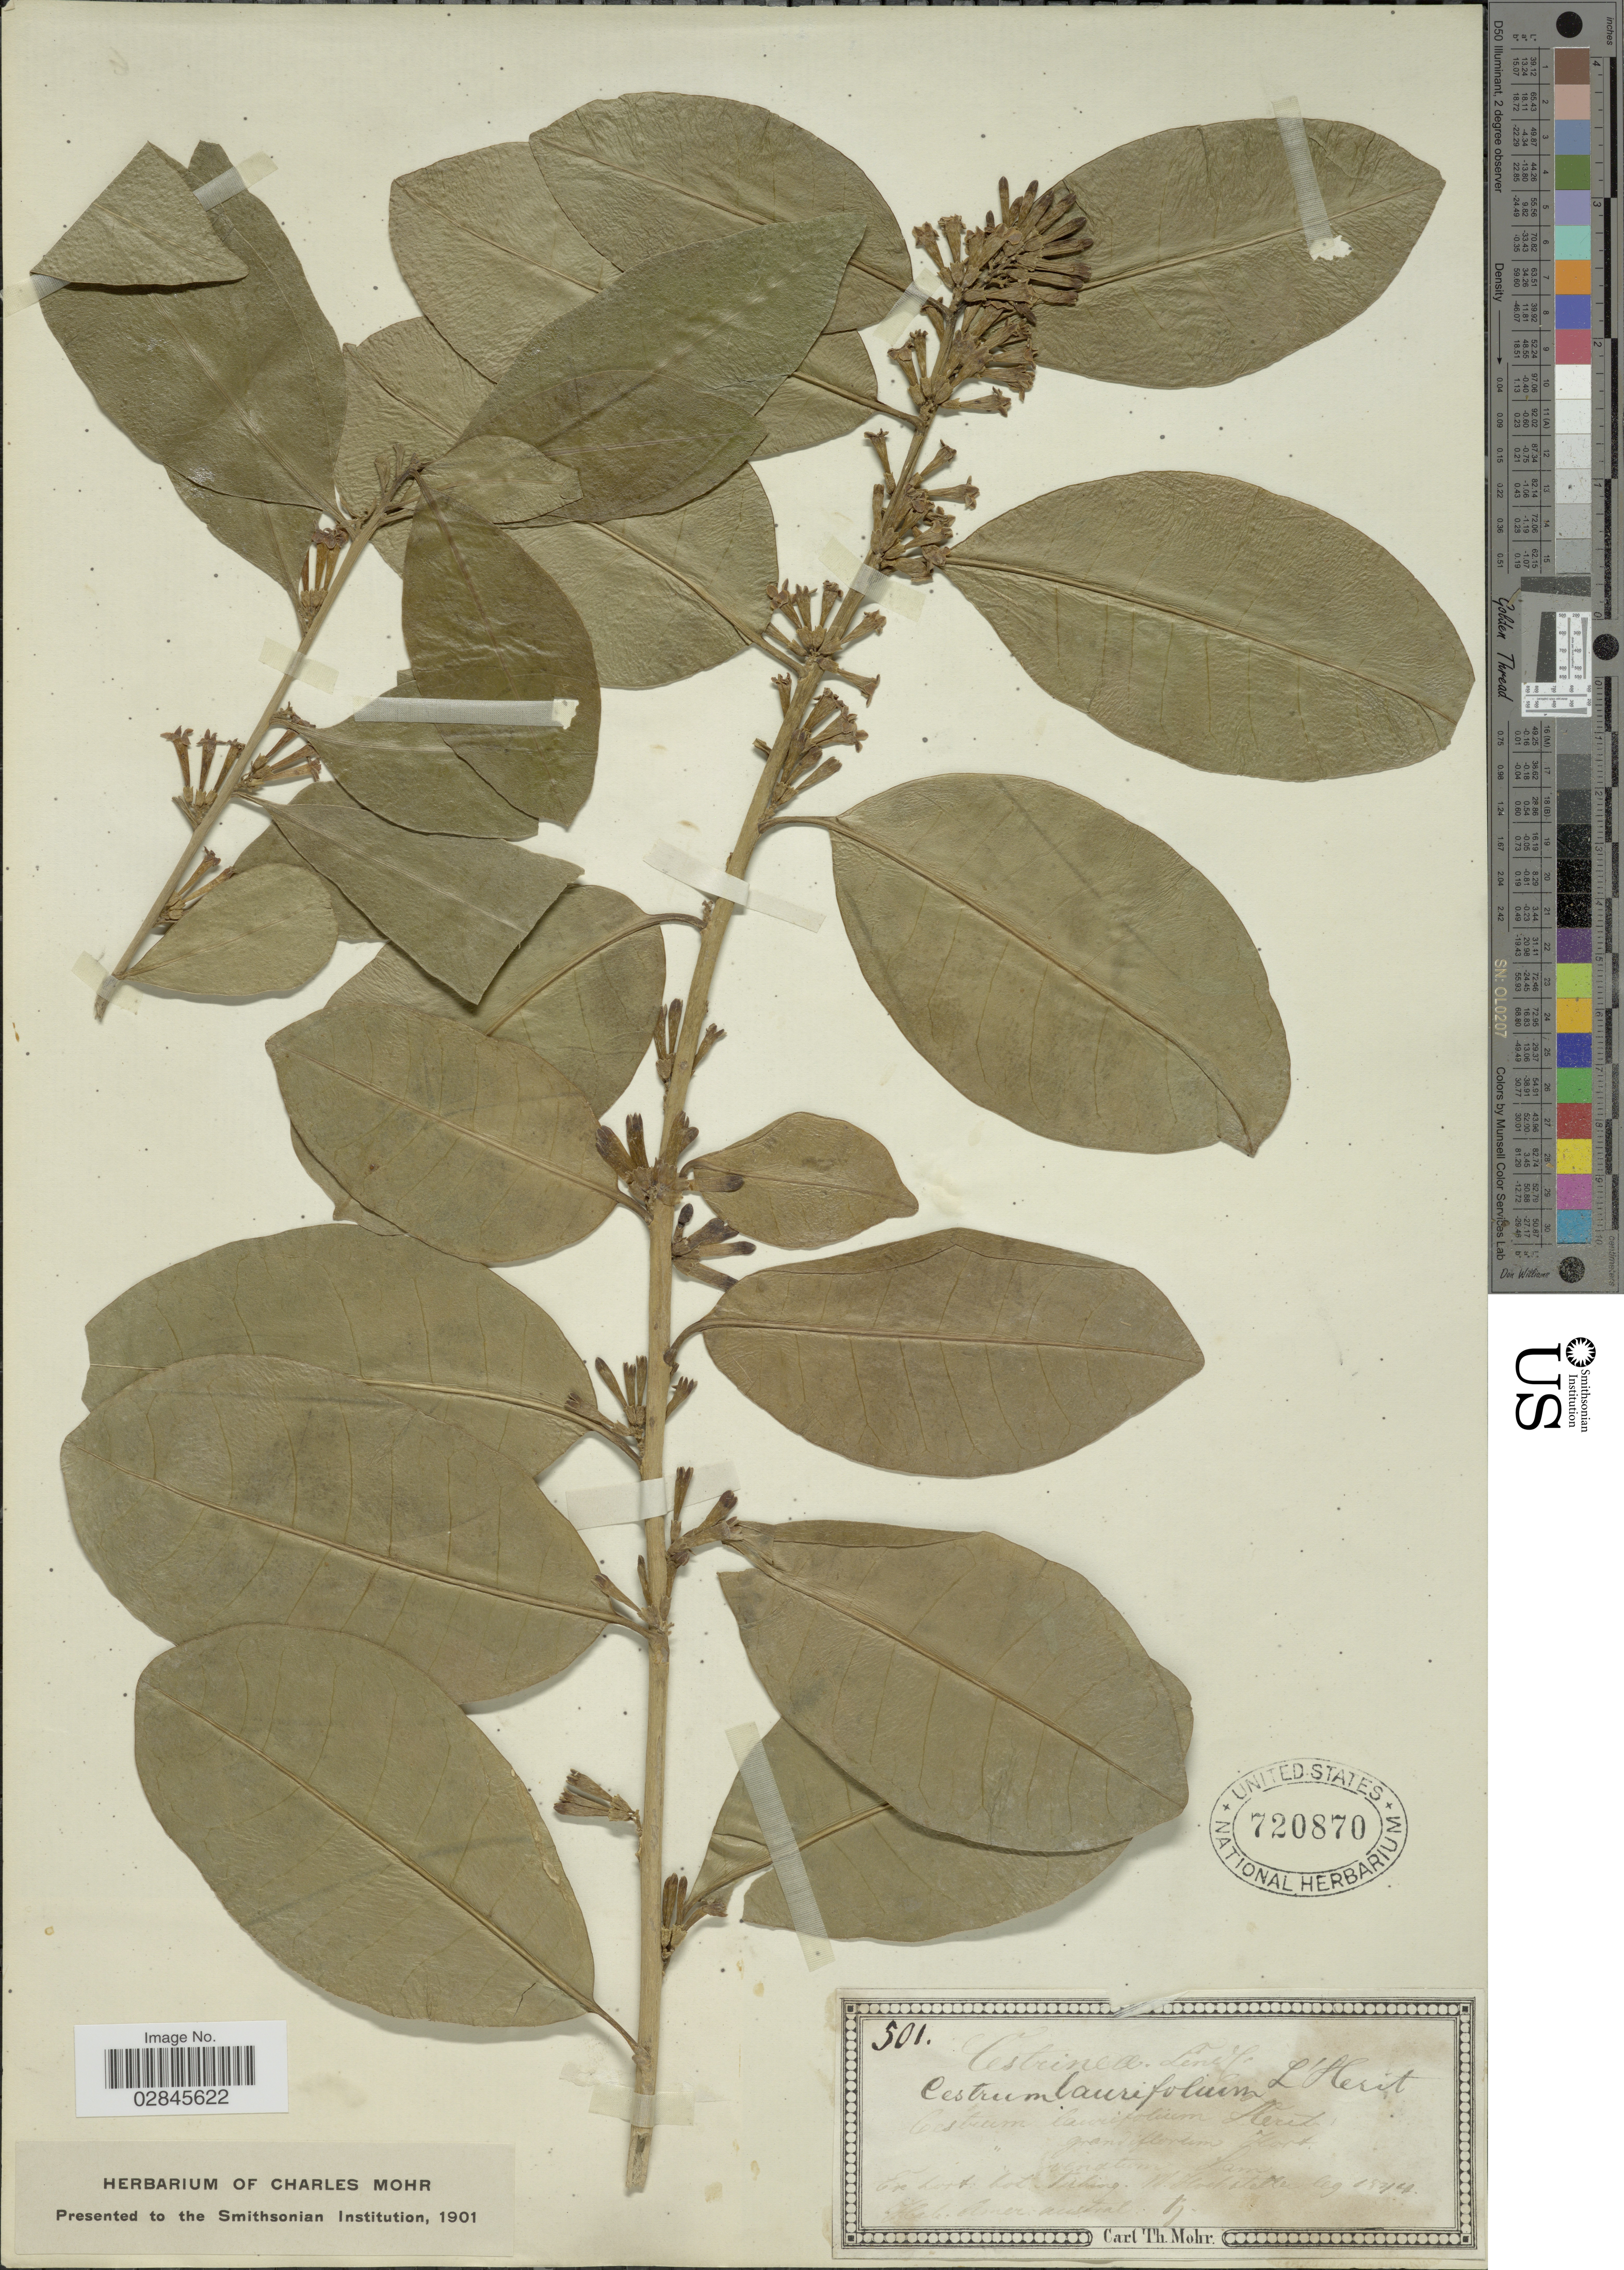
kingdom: Plantae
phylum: Tracheophyta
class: Magnoliopsida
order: Solanales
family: Solanaceae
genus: Cestrum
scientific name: Cestrum laurifolium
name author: L'Hér.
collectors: W. Hochstetter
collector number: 501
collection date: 1844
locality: Amer. austral.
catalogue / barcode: US 720870